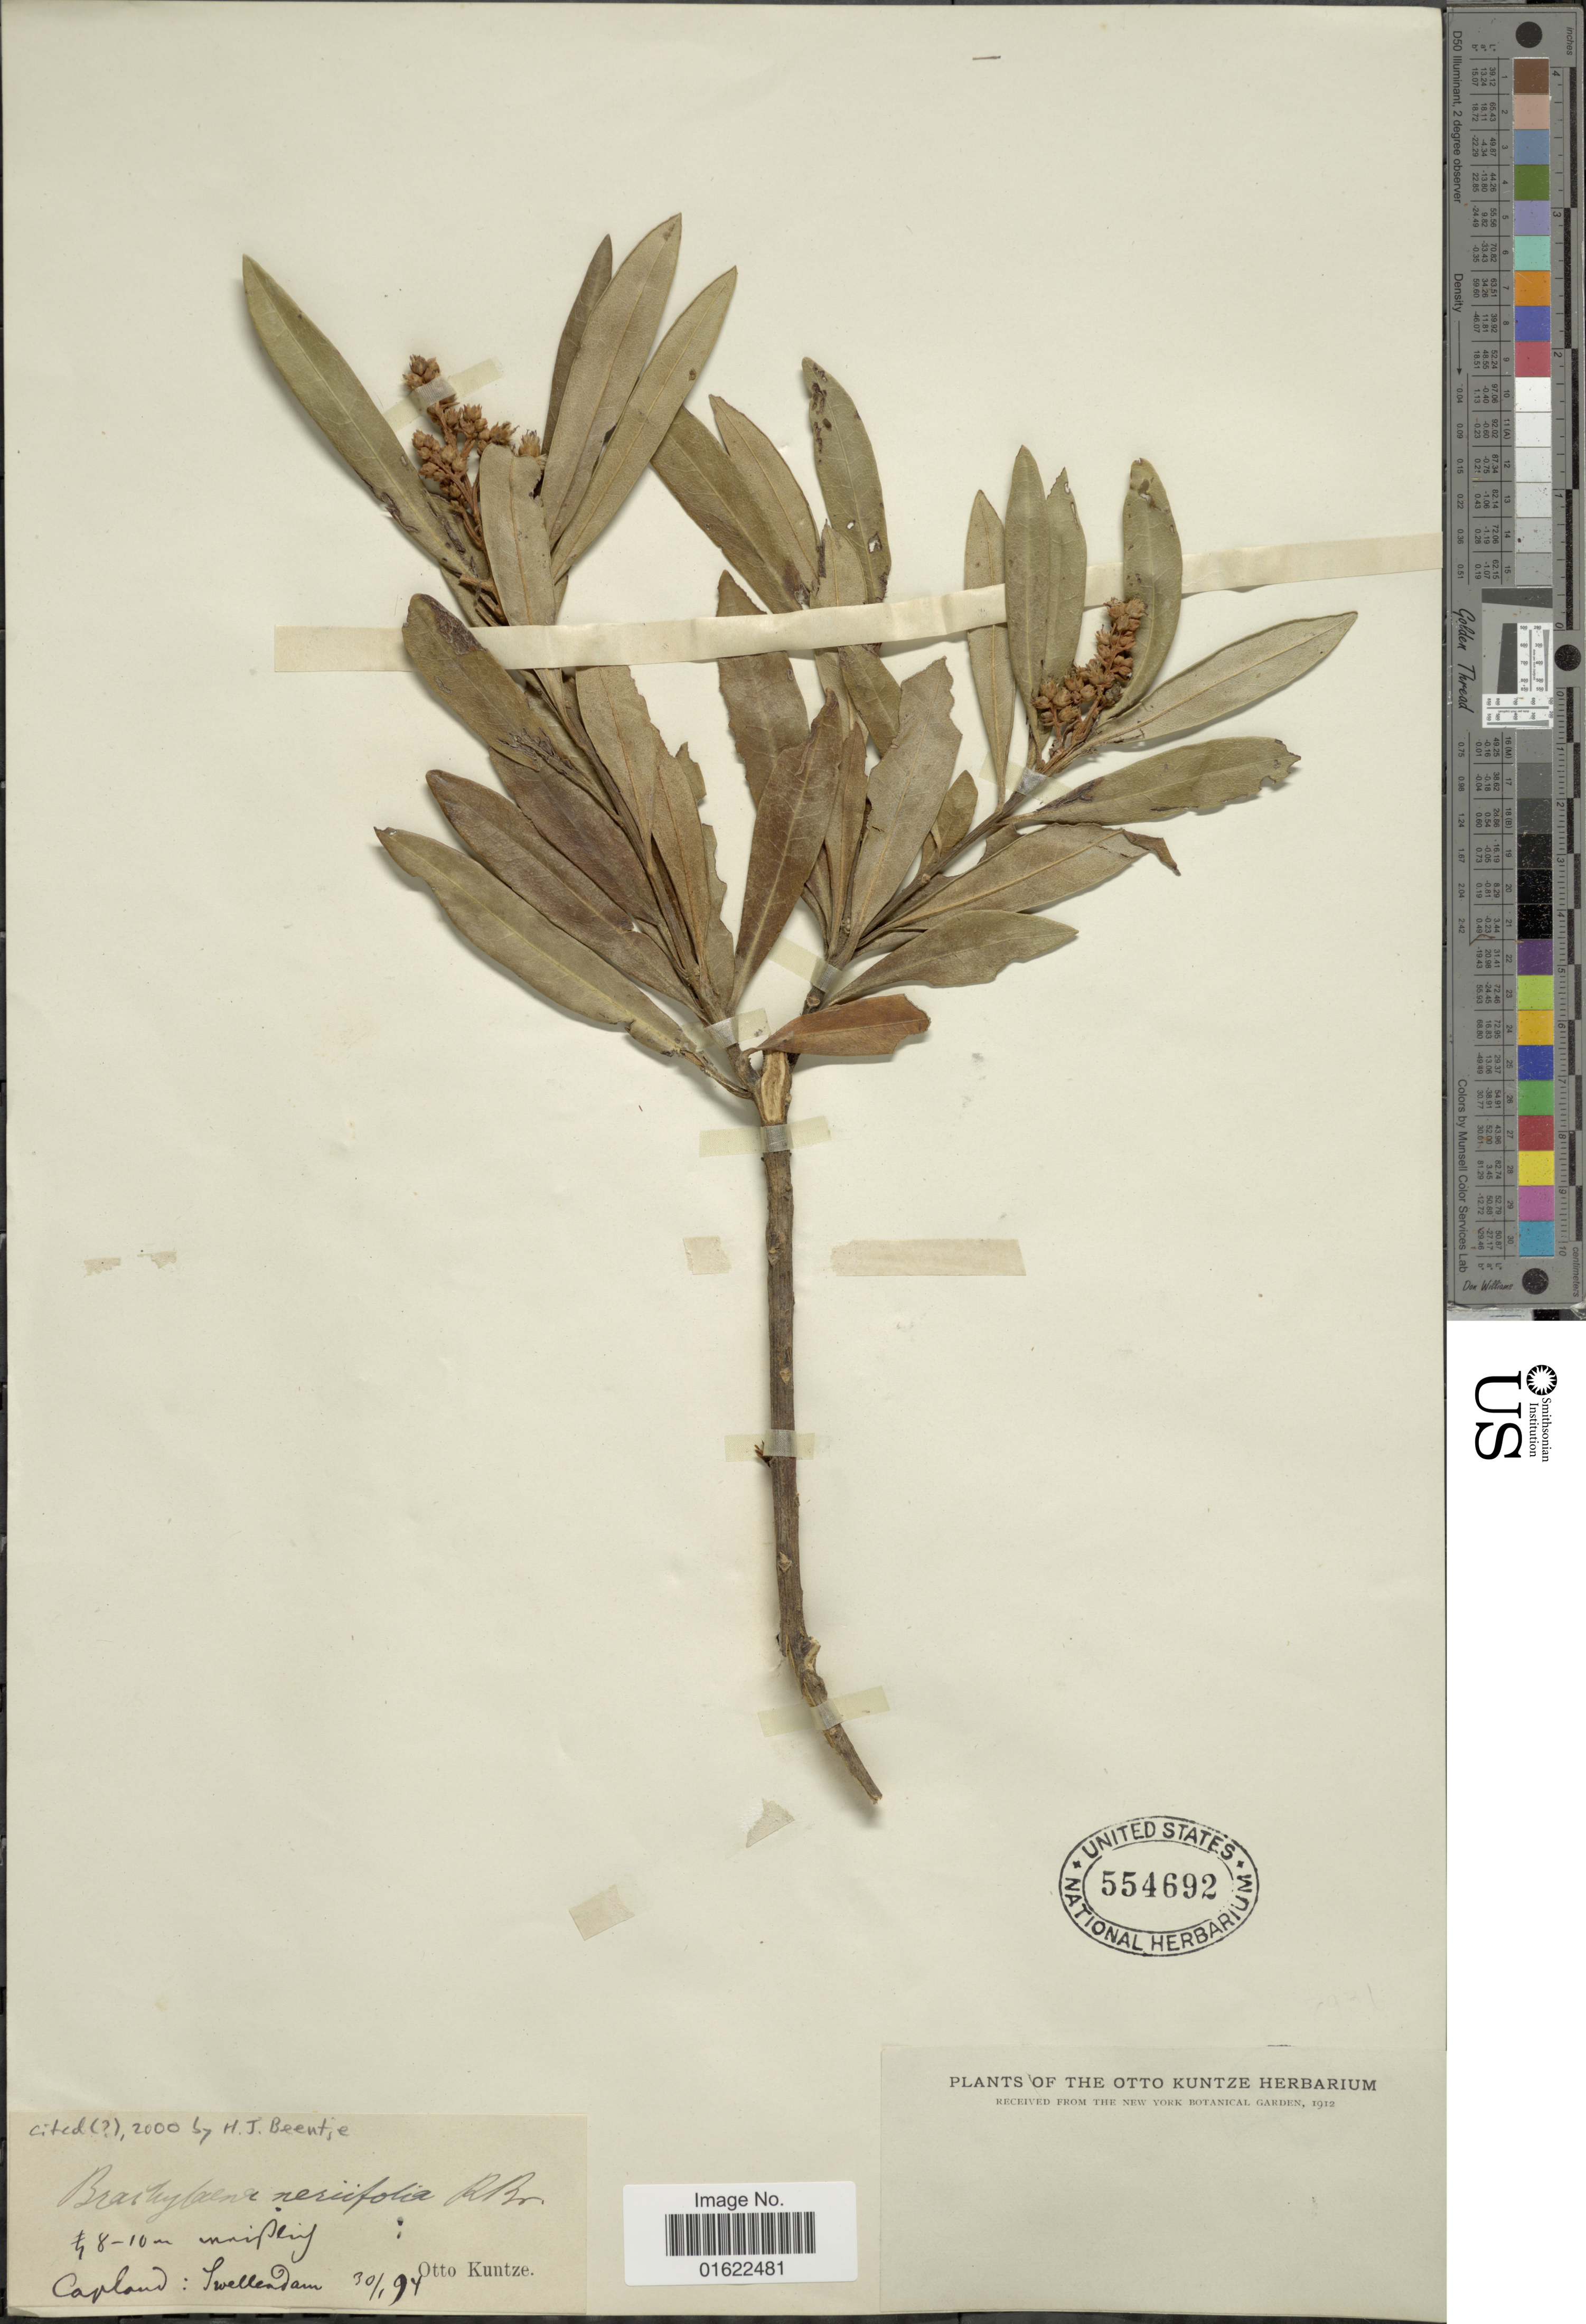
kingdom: Plantae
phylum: Tracheophyta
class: Magnoliopsida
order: Asterales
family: Asteraceae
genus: Brachylaena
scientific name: Brachylaena neriifolia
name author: (L.) R. Br.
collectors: C.E.O. Kuntze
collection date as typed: Transcribed d/m/y: 30/1/94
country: South Africa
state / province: Western Cape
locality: Capland: Swellendam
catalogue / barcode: US 554692